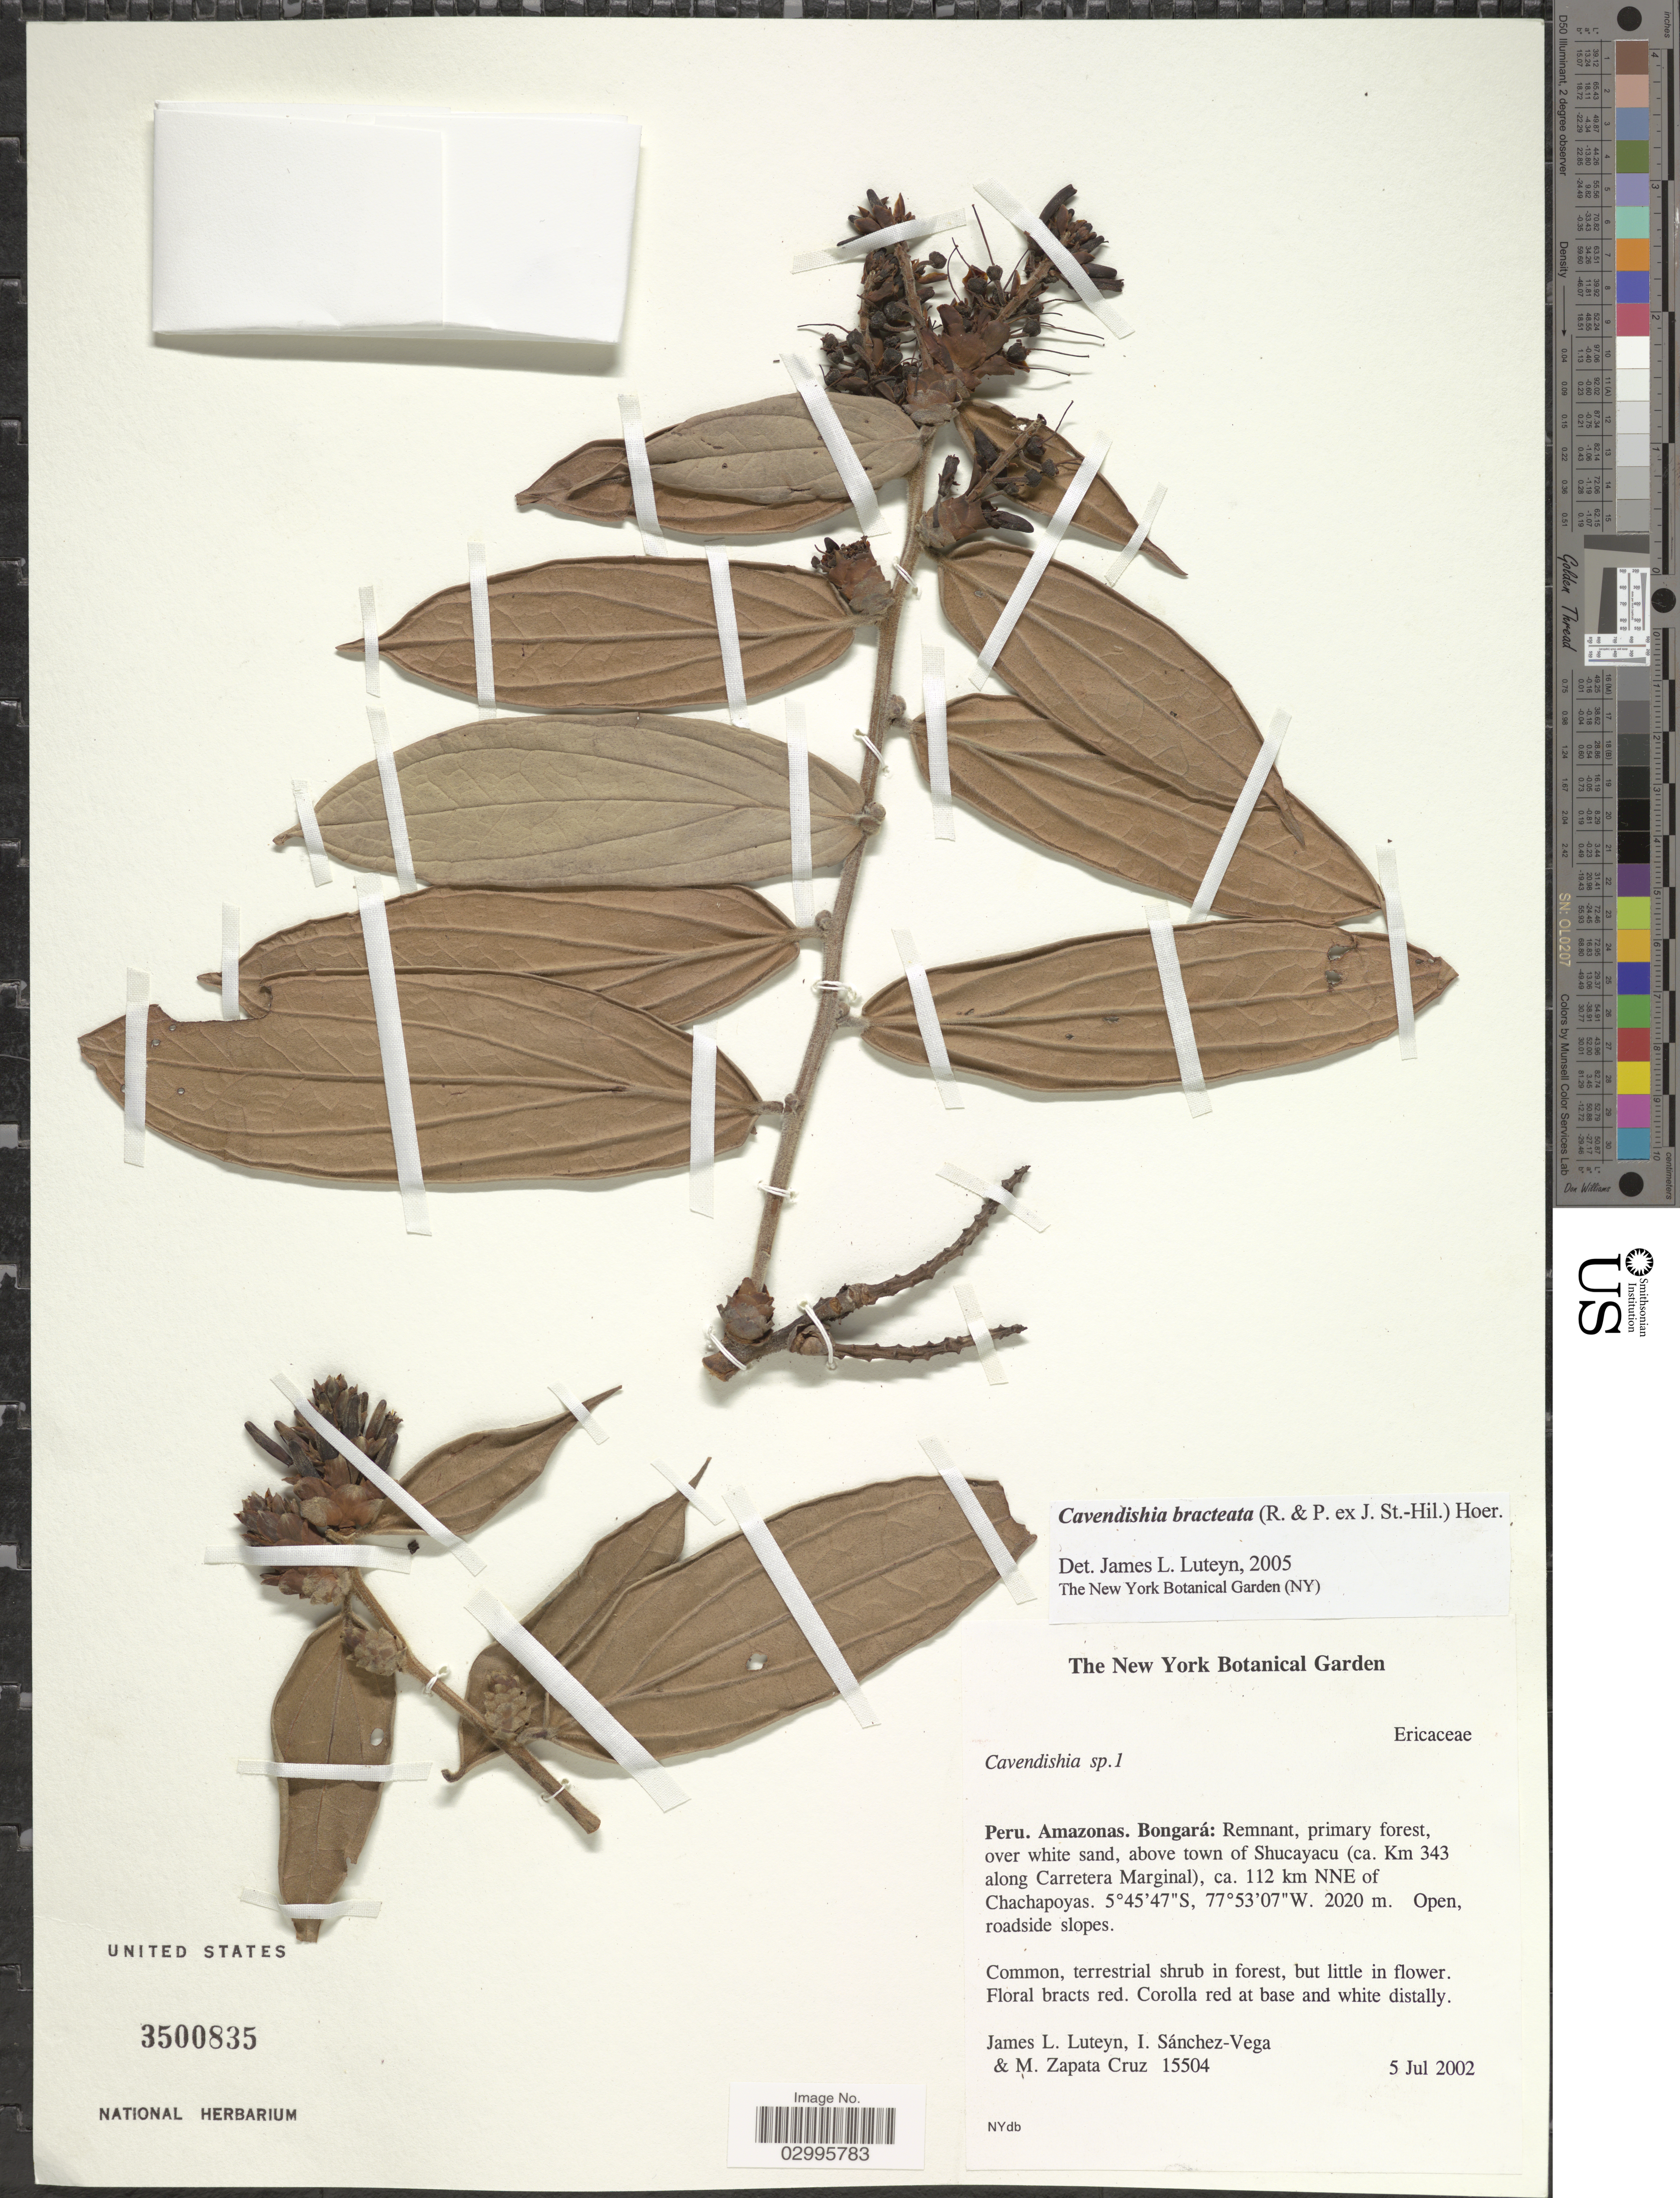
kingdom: Plantae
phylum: Tracheophyta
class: Magnoliopsida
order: Ericales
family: Ericaceae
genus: Cavendishia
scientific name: Cavendishia bracteata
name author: (Ruiz & Pav. ex J. St.-Hil.) Hoerold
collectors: J. Luteyn, I. Sánchez-Vega & M. Zapata Cruz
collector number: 15504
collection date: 2002-07-05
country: Peru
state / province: Amazonas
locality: Bongará: above town of Shucayacu (ca. Km 343 along Carretera Marginal), ca. 112 km NNE of Chachapoyas.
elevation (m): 2020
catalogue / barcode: US 3500835